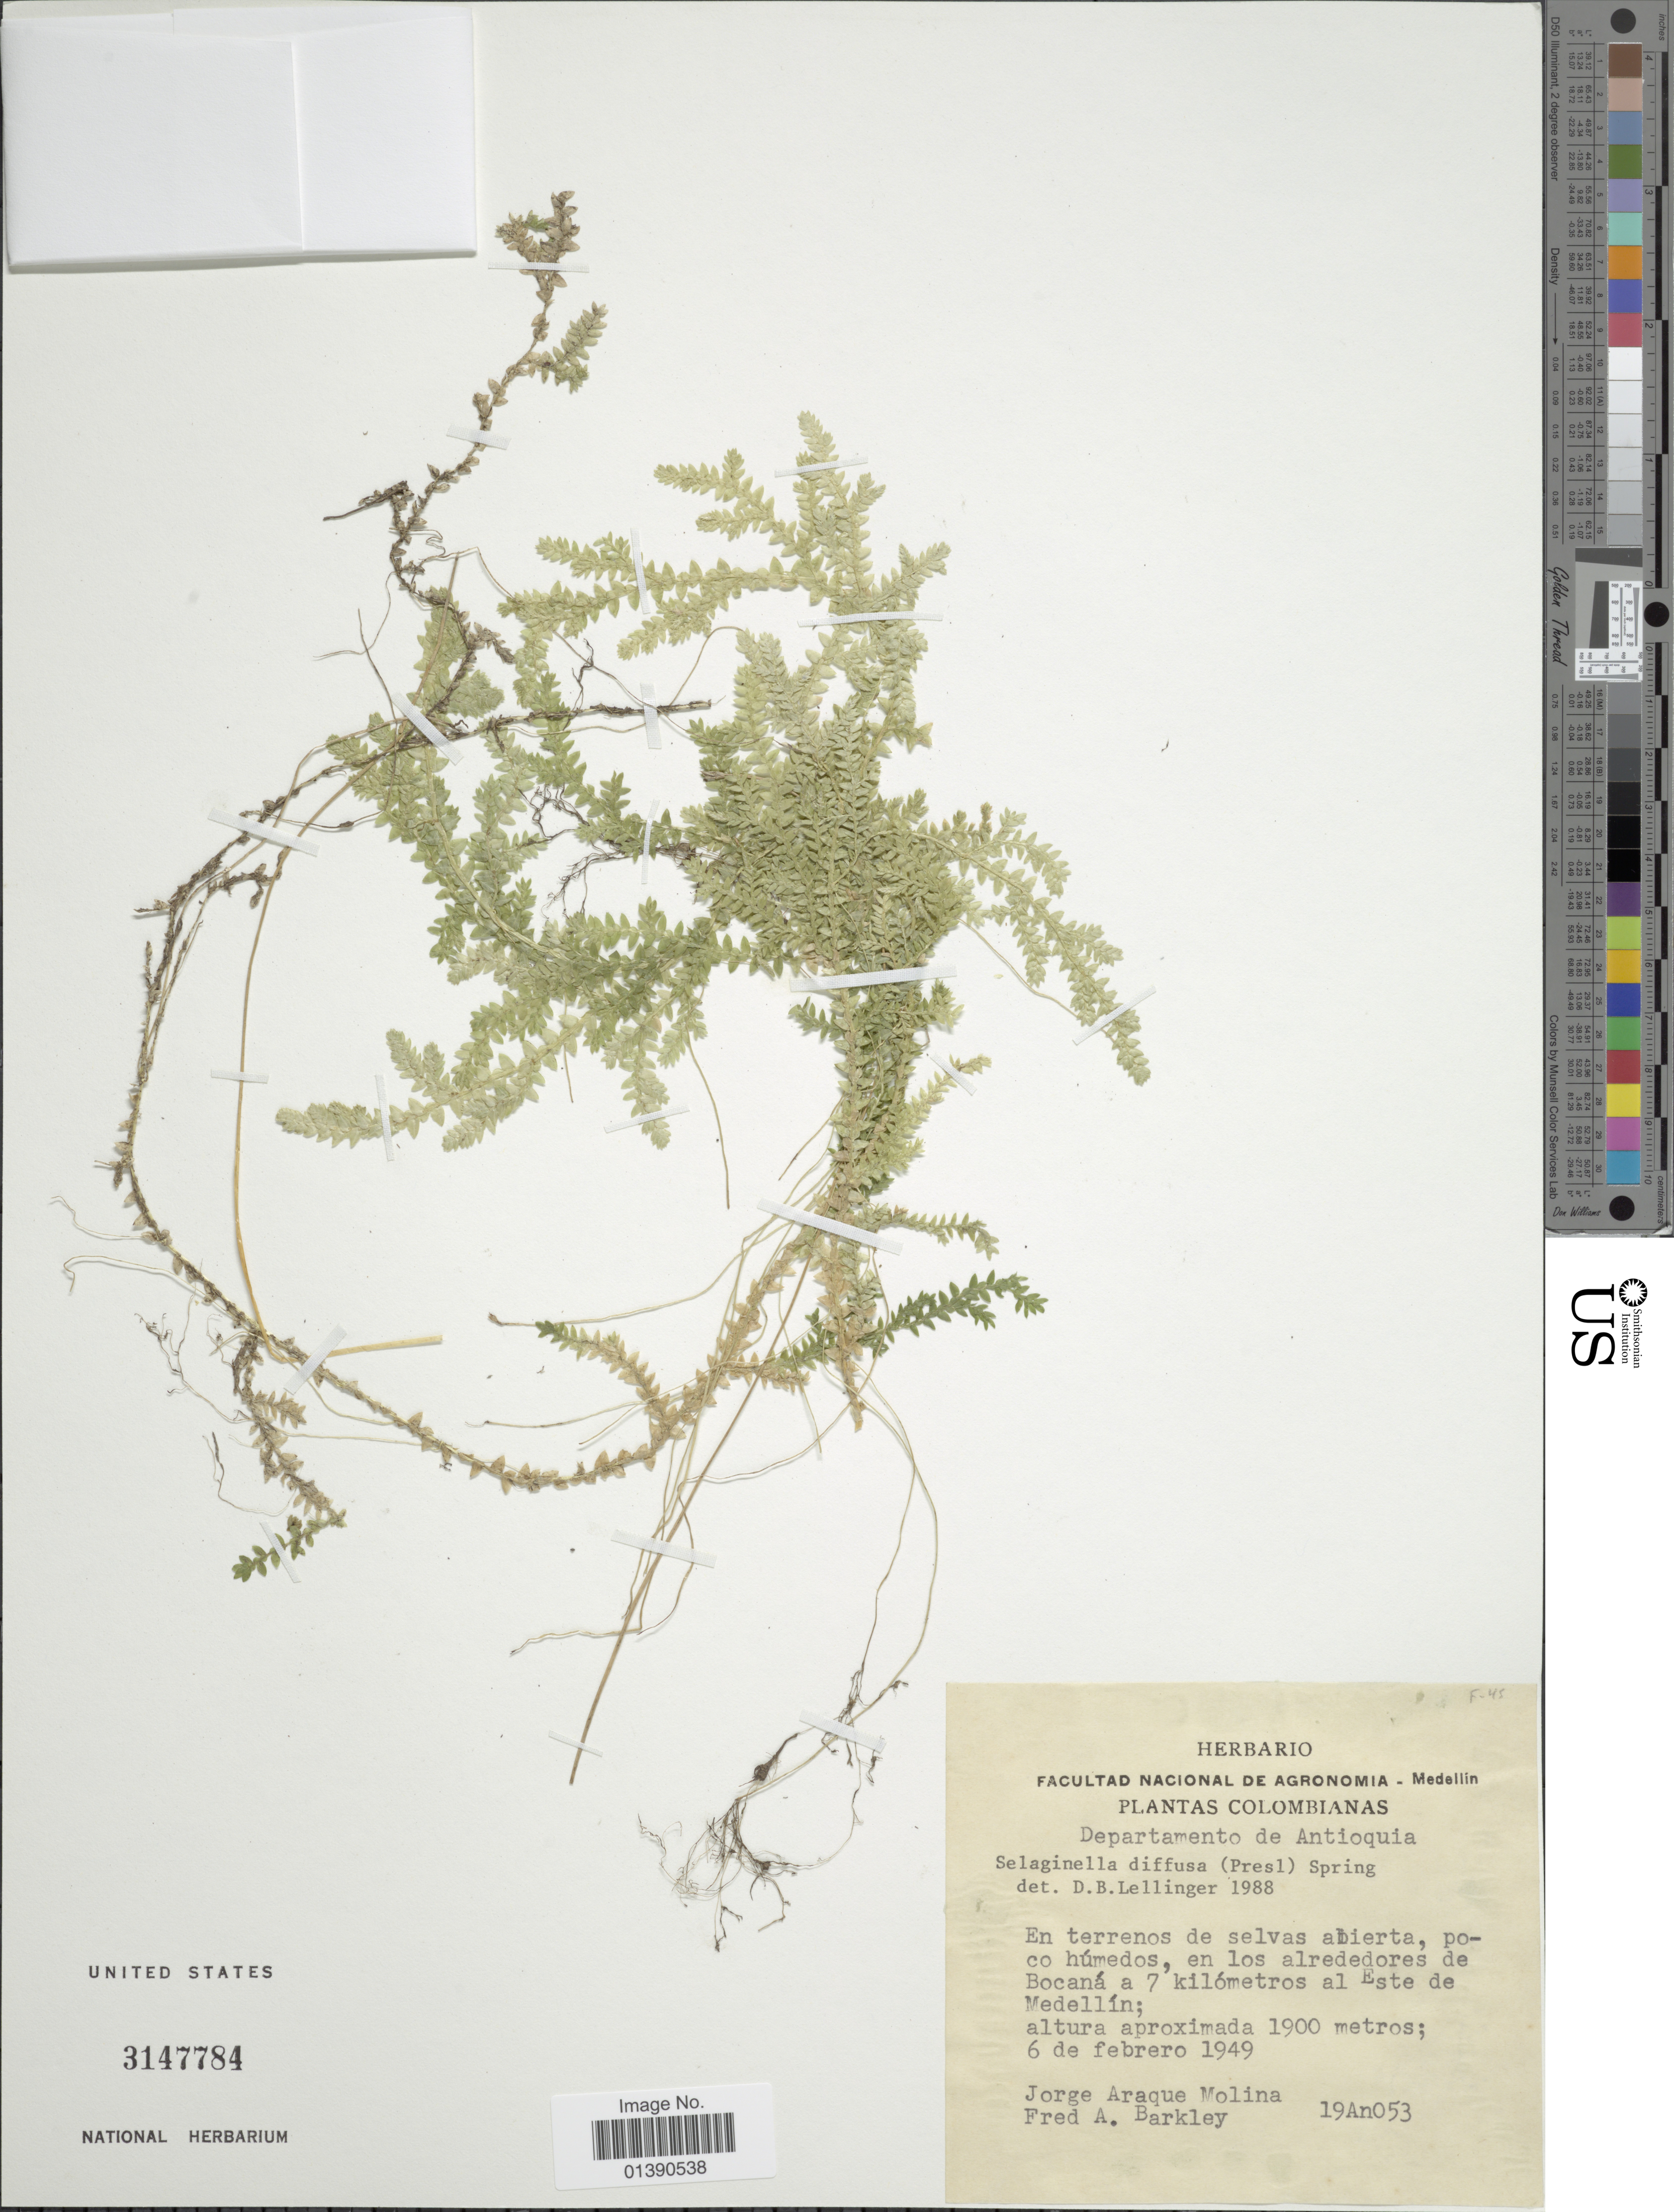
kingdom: Plantae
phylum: Tracheophyta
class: Lycopodiopsida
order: Selaginellales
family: Selaginellaceae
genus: Selaginella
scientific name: Selaginella diffusa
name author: (C. Presl) Spring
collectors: J. A. Molina & F. A. Barkley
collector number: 19An053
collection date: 1949-02-06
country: Colombia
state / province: Antioquia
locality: En los alrededores de Bocaná a 7 kilómetros al Este de Medellín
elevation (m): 1900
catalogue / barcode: US 3147784